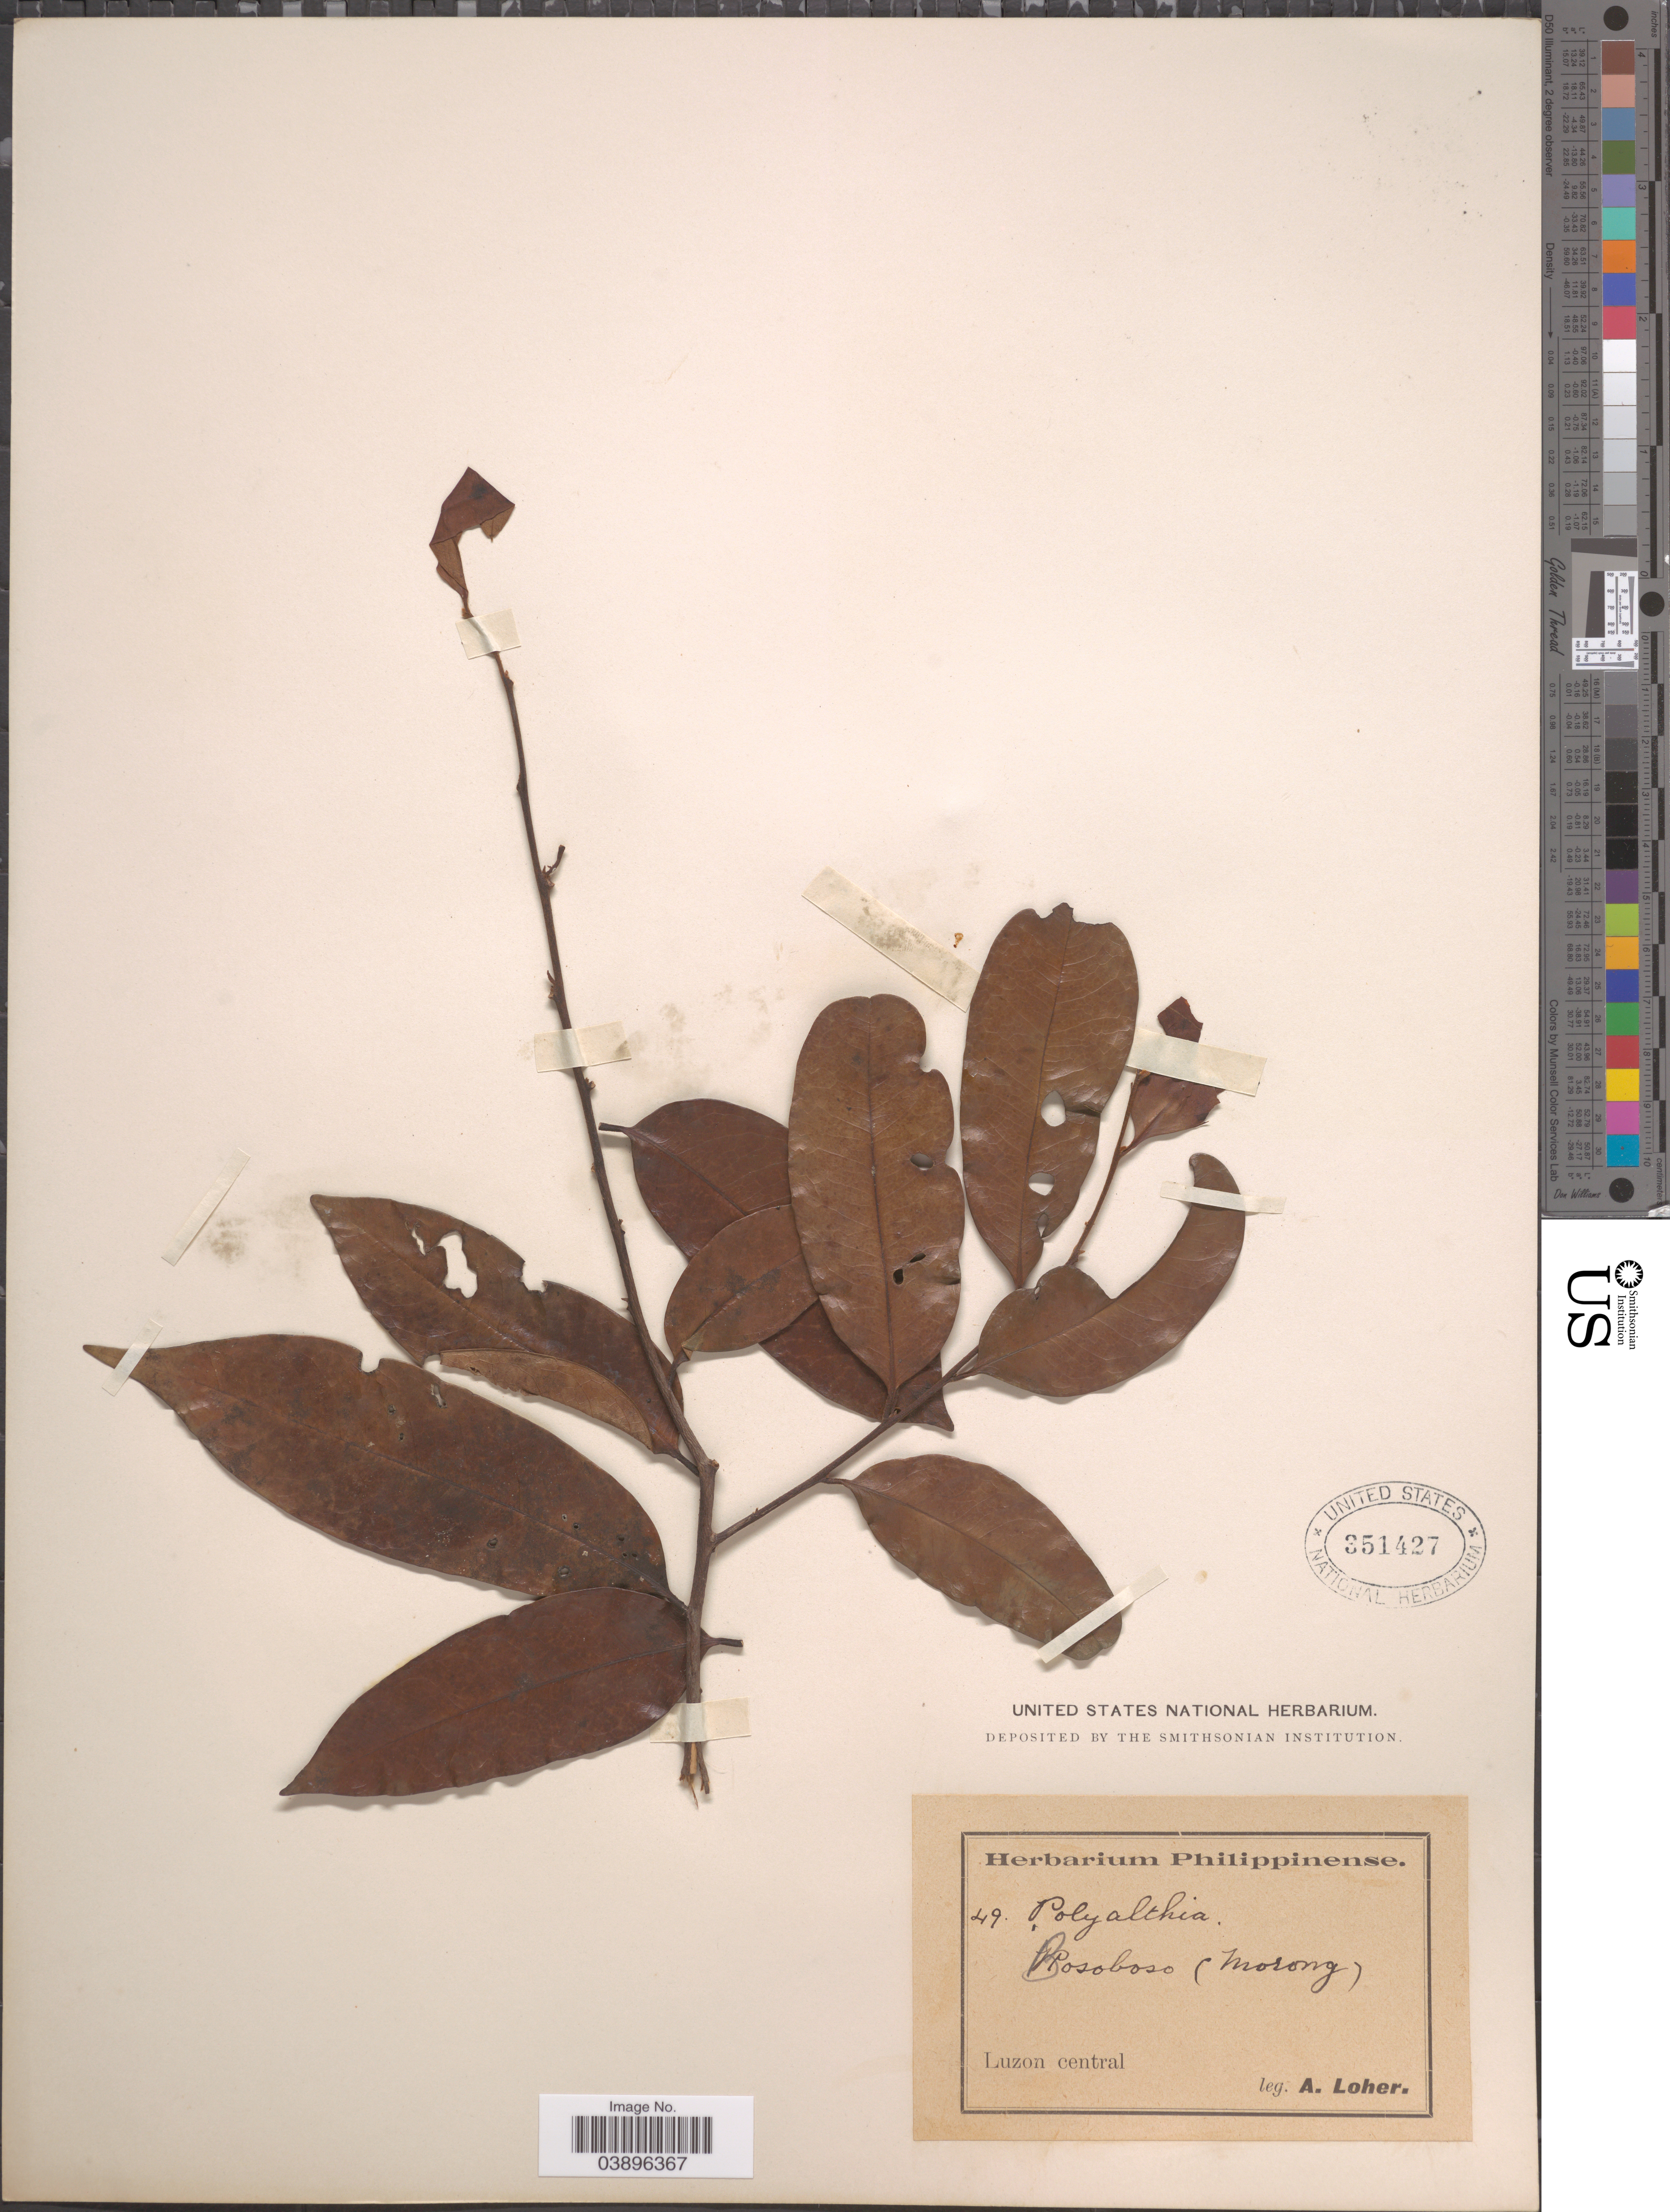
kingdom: Plantae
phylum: Tracheophyta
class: Magnoliopsida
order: Magnoliales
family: Annonaceae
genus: Polyalthia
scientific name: Polyalthia sp.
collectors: A. Loher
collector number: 49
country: Philippines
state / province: Central Luzon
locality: Bosoboso (Morong). Luzon central.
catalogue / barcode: US 351427